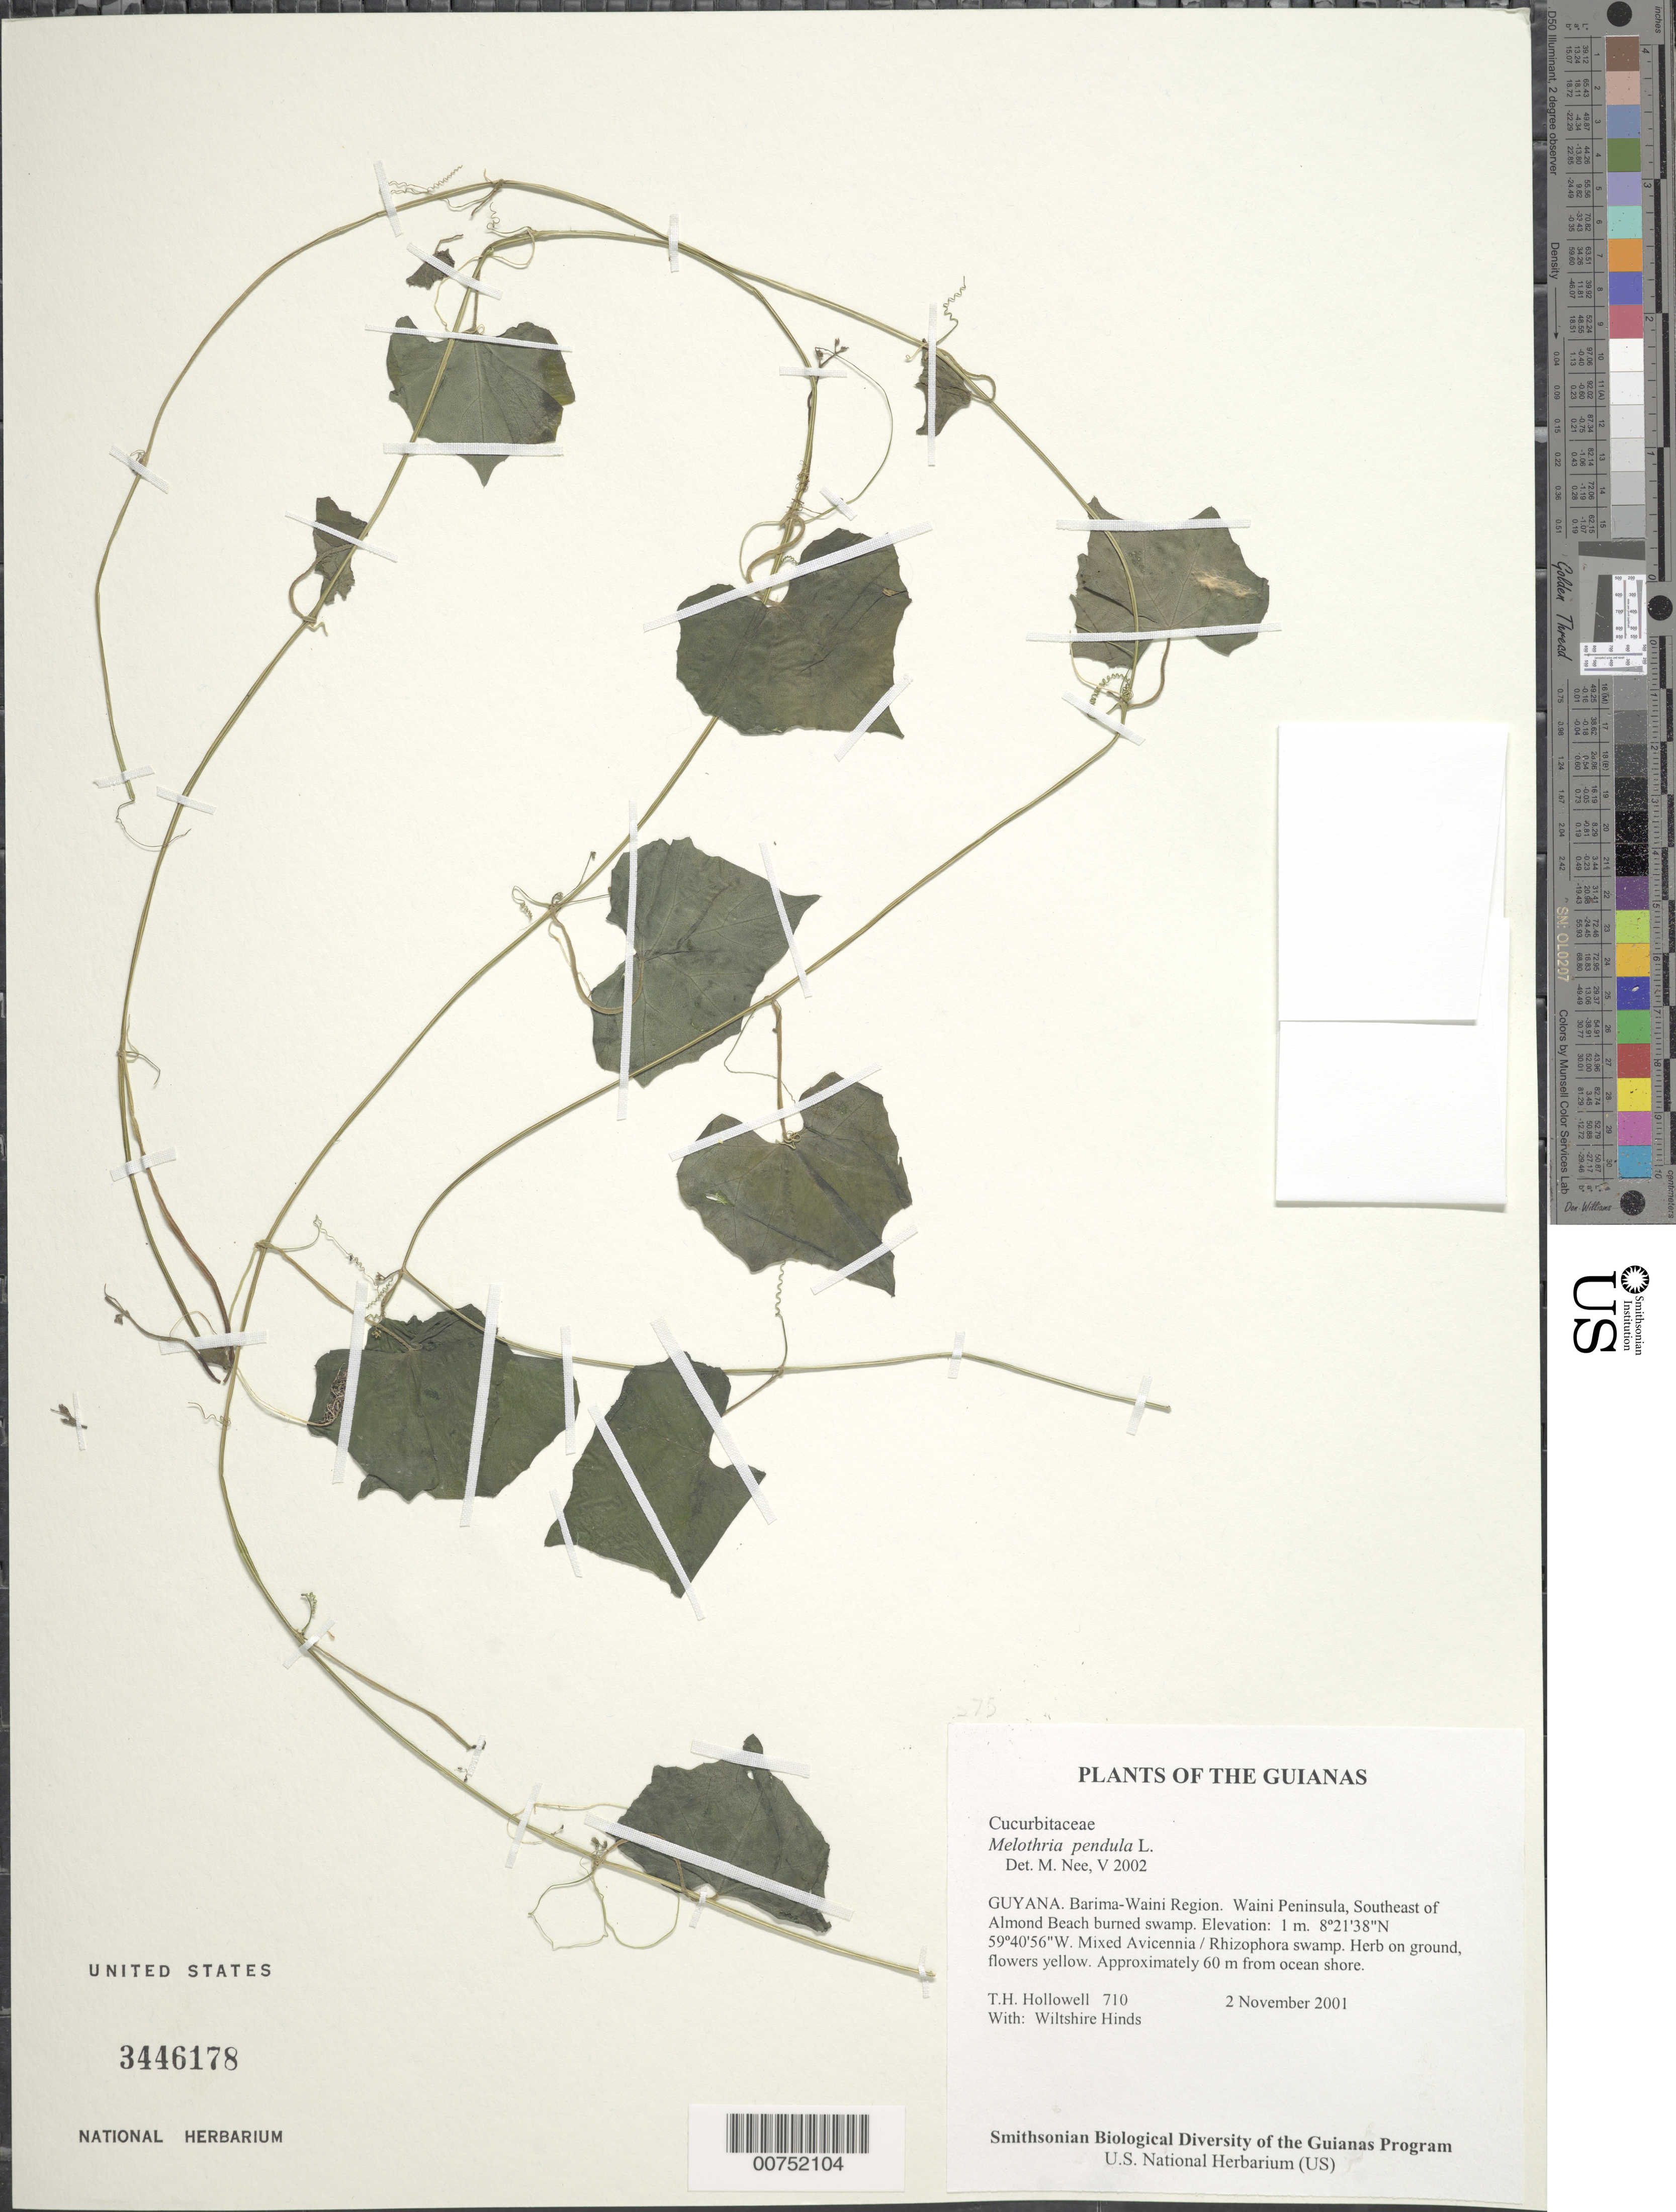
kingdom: Plantae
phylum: Tracheophyta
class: Magnoliopsida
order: Cucurbitales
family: Cucurbitaceae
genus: Melothria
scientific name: Melothria pendula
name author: L.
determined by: Nee, Michael H.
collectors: T. Hollowell & W. Hinds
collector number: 710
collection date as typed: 2 November 2001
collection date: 2001-11-02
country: Guyana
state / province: Barima-Waini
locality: Waini Peninsula, Southeast of Almond Beach burned swamp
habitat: Mixed Avicennia / Rhizophora swamp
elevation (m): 1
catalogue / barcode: US 3446178